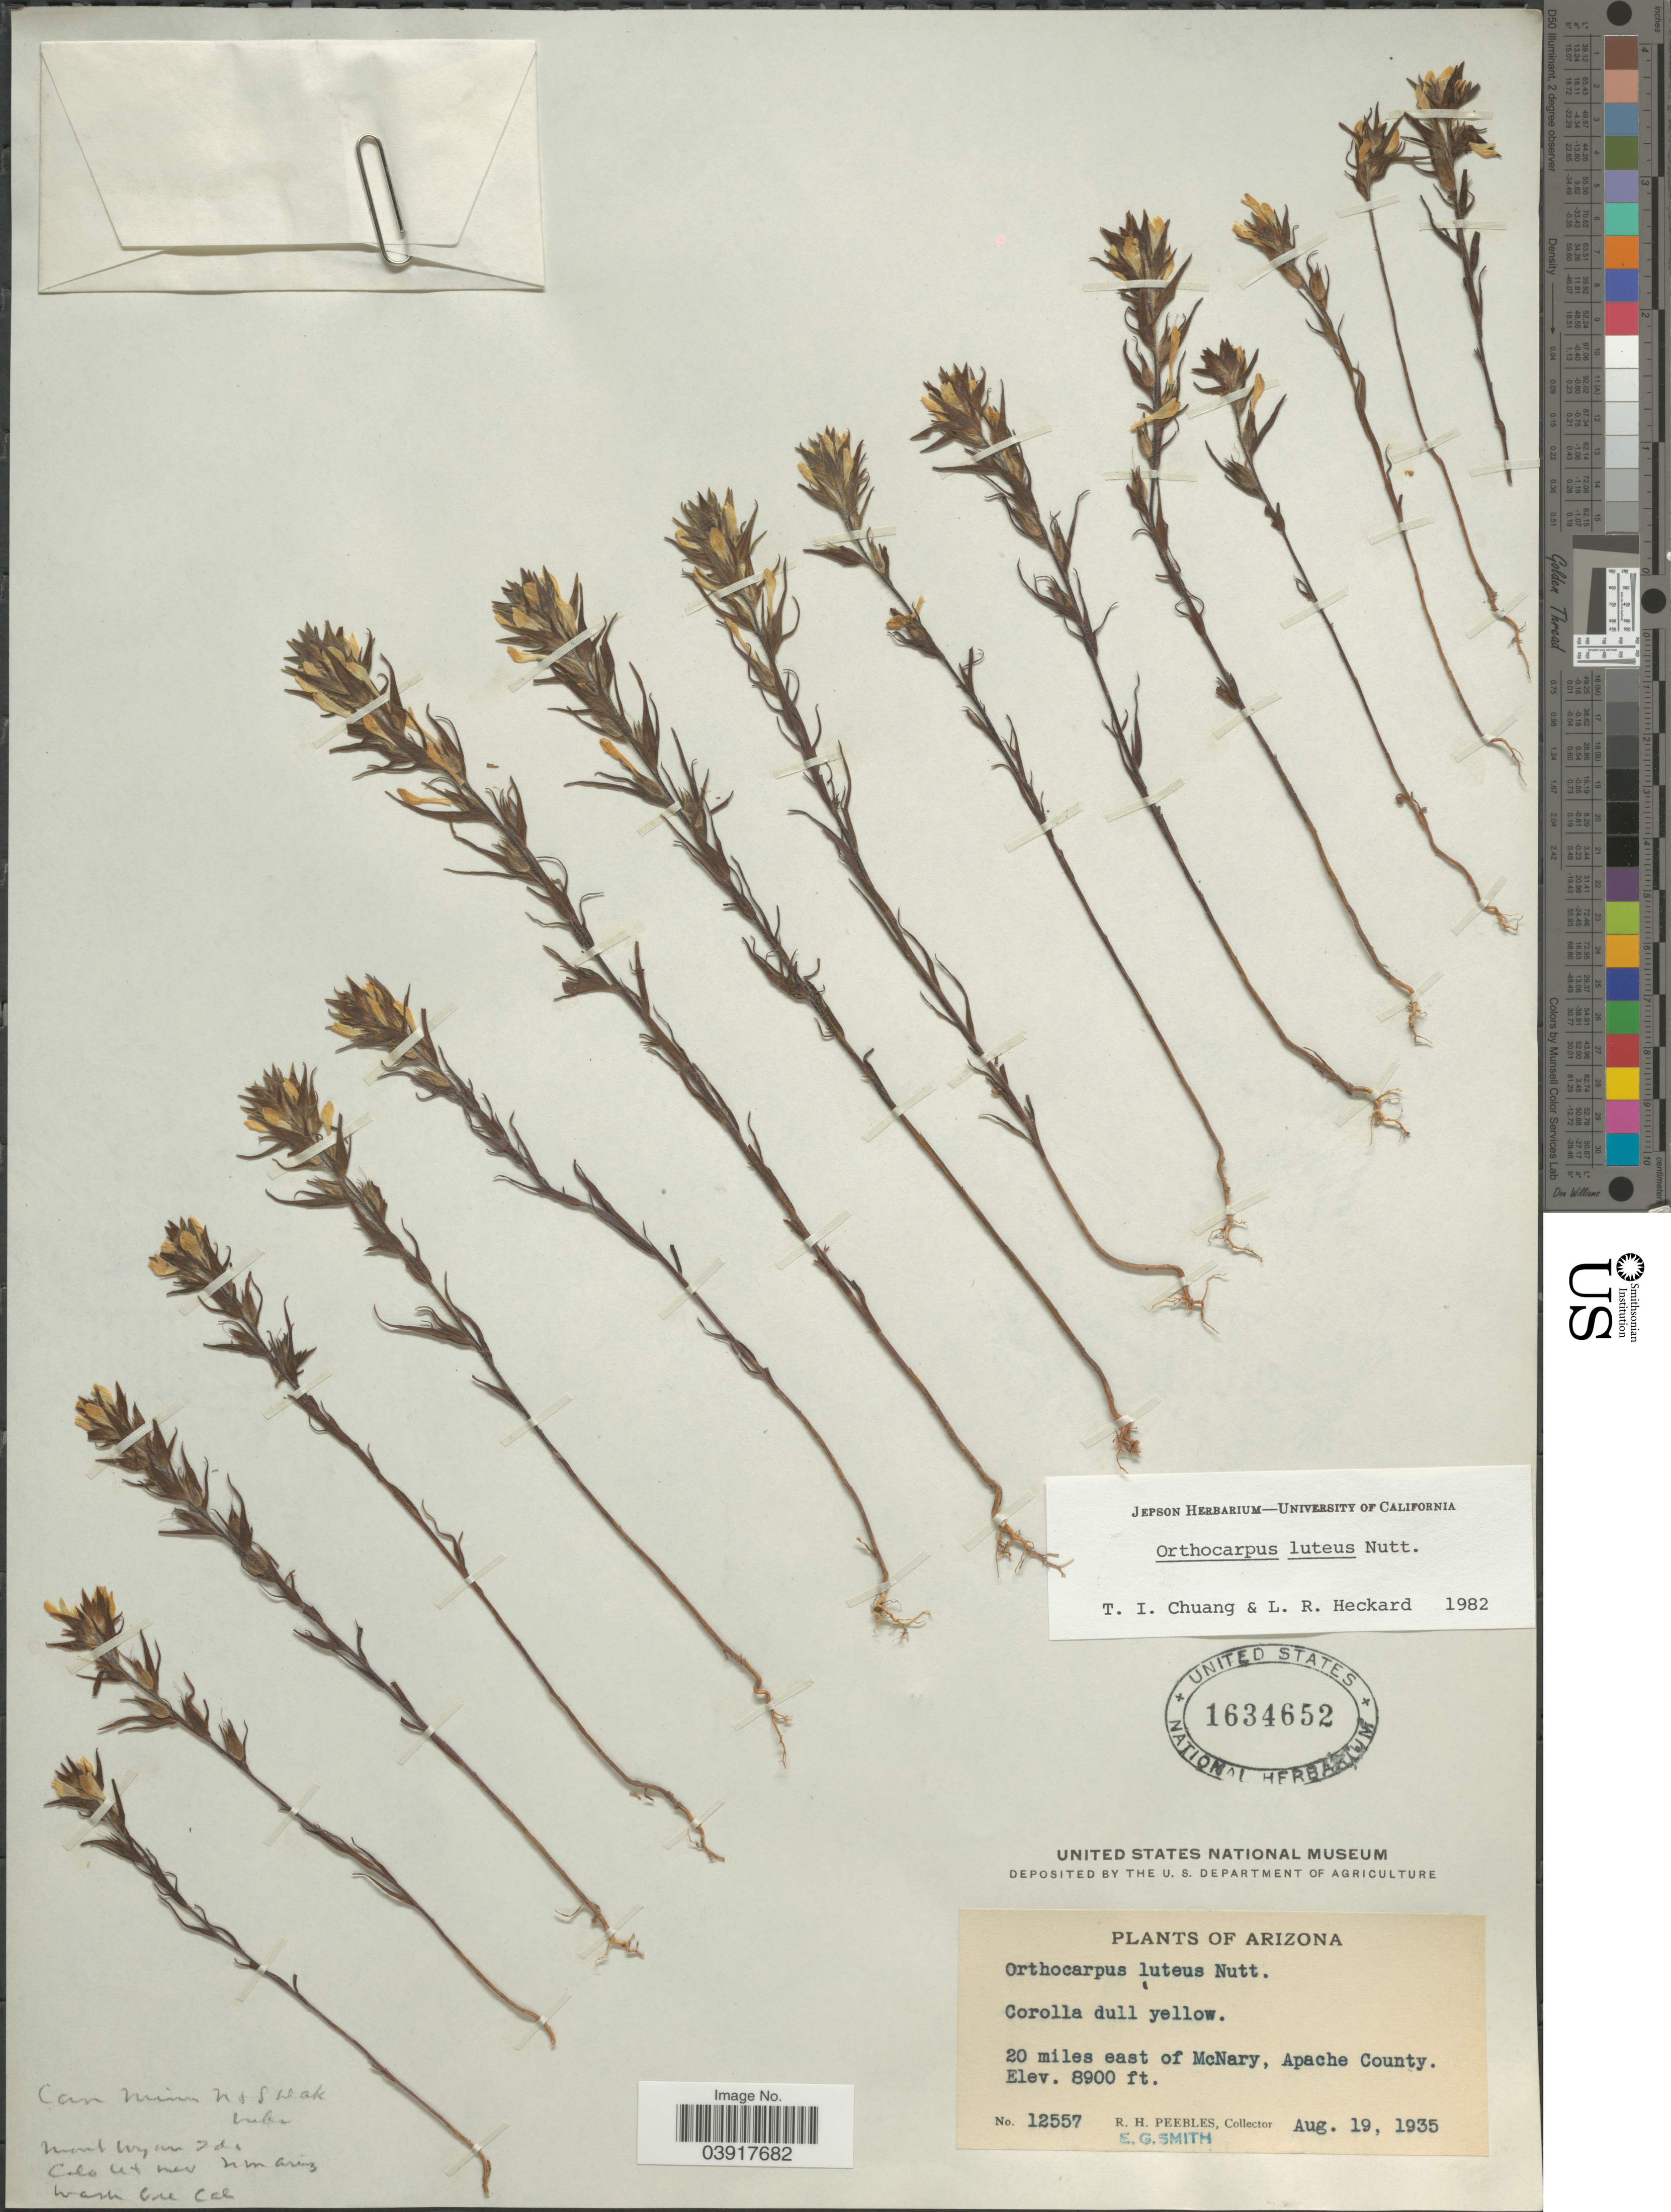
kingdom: Plantae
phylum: Tracheophyta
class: Magnoliopsida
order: Lamiales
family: Orobanchaceae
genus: Orthocarpus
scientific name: Orthocarpus luteus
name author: Nutt.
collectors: R. H. Peebles & E. G. Smith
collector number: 12557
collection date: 1935-08-19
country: United States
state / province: Arizona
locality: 20 miles east of McNary, Apache County.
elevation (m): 2713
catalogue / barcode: US 1634652